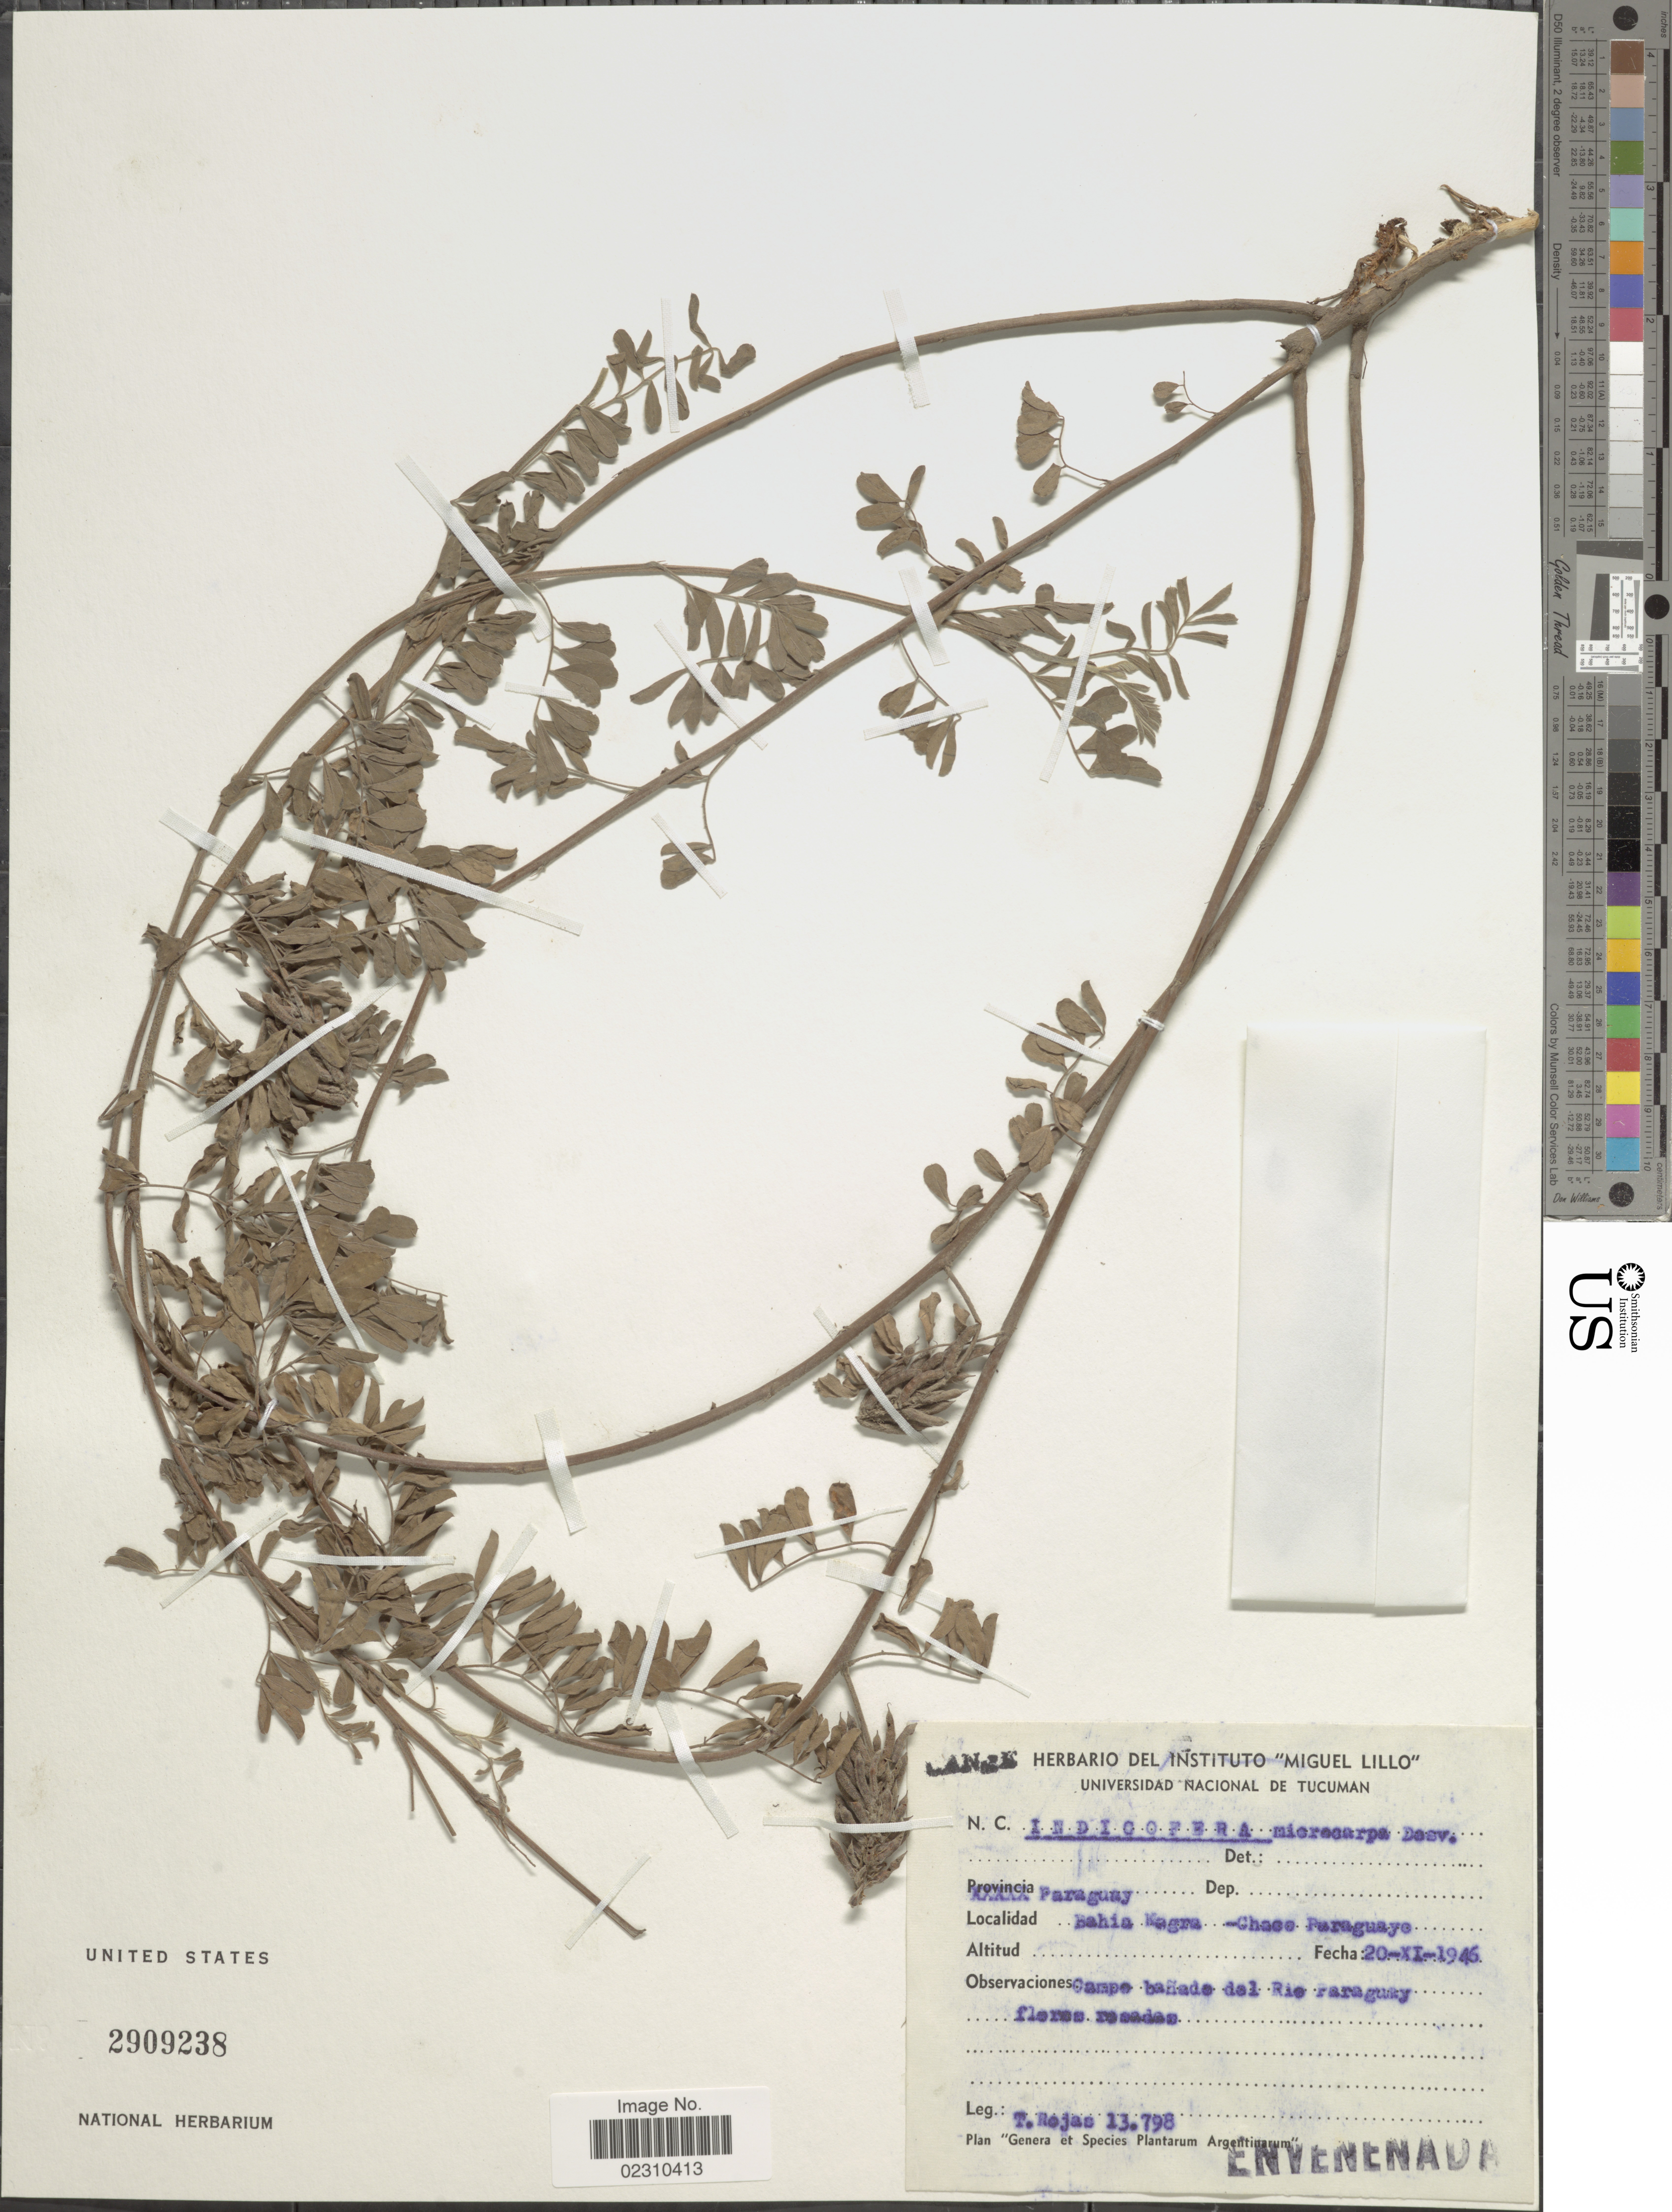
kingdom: Plantae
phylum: Tracheophyta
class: Magnoliopsida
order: Fabales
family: Fabaceae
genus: Indigofera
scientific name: Indigofera microcarpa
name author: Desv.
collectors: T. Rojas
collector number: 13798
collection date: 1946-11-20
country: Paraguay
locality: Bahia Kagra - Chase Paraguaye. Campo bañado del Rio Paraguay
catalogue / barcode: US 2909238